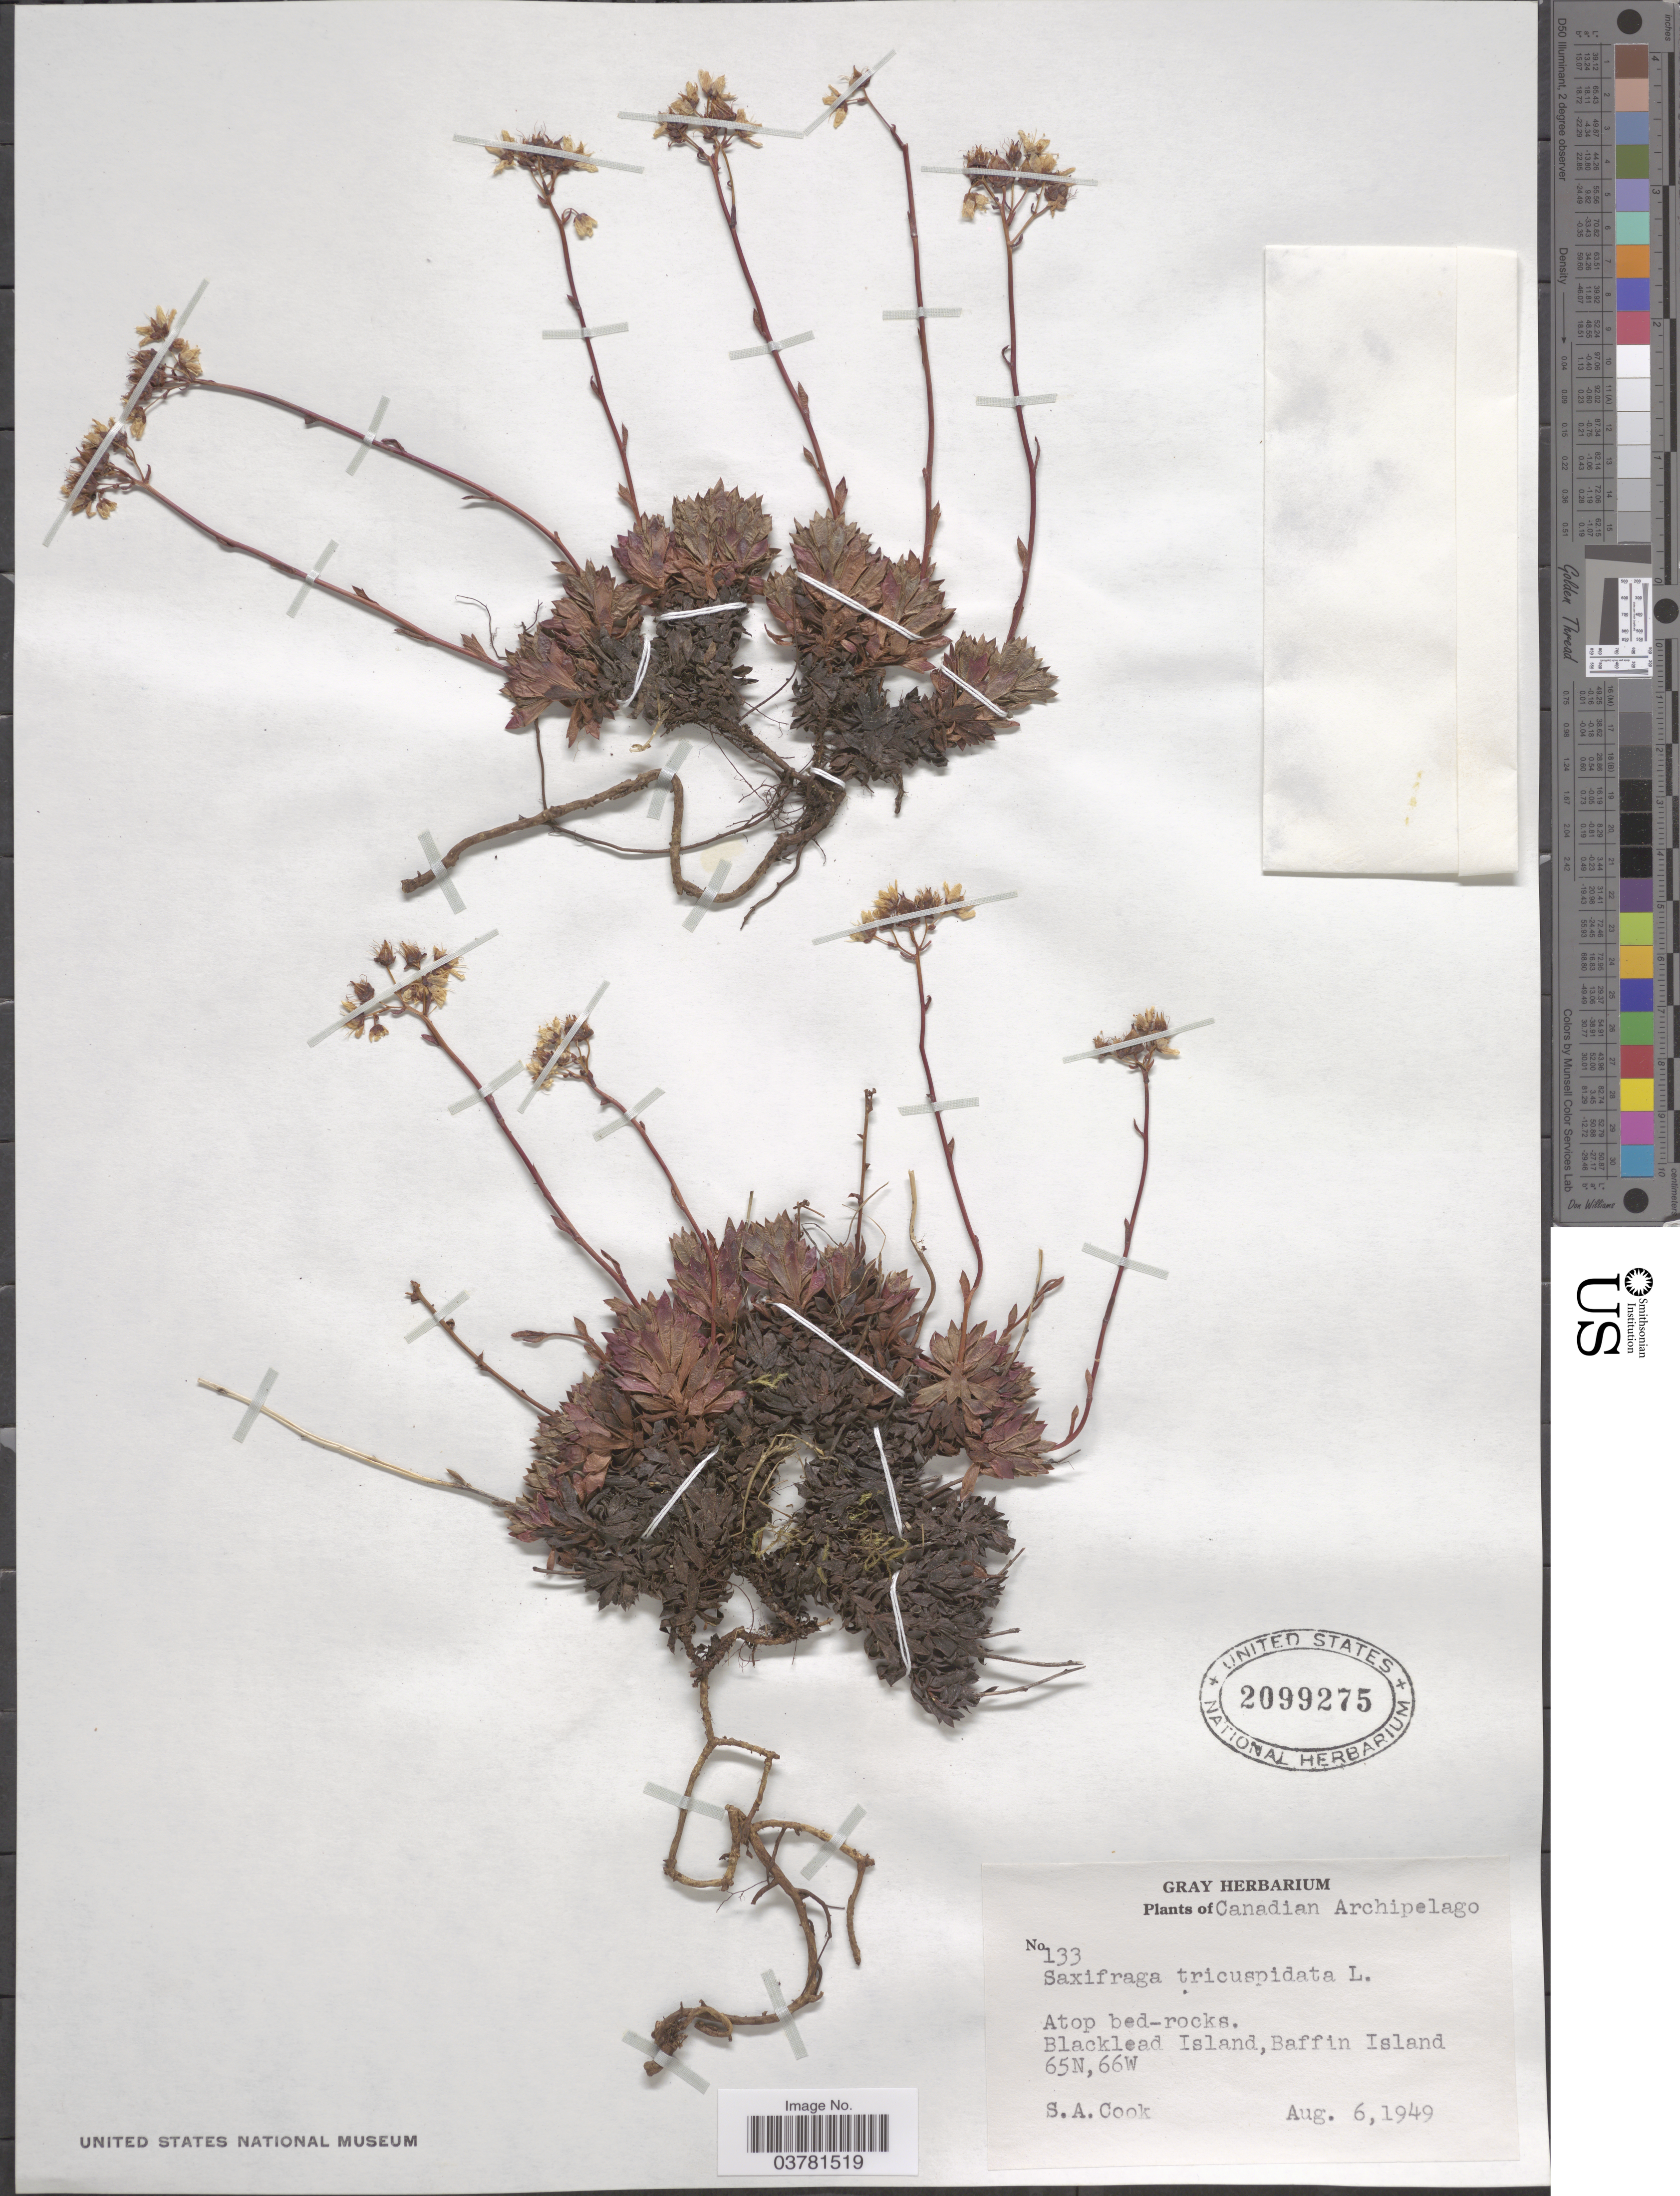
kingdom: Plantae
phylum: Tracheophyta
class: Magnoliopsida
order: Saxifragales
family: Saxifragaceae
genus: Saxifraga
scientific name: Saxifraga tricuspidata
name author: Rottb.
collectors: S. A. Cook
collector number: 133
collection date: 1949-08-06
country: Canada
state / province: Nunavut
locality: Canadian Archipelago. Atop bed-rocks. Blacklead Island, Baffin Island.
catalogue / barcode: US 2099275